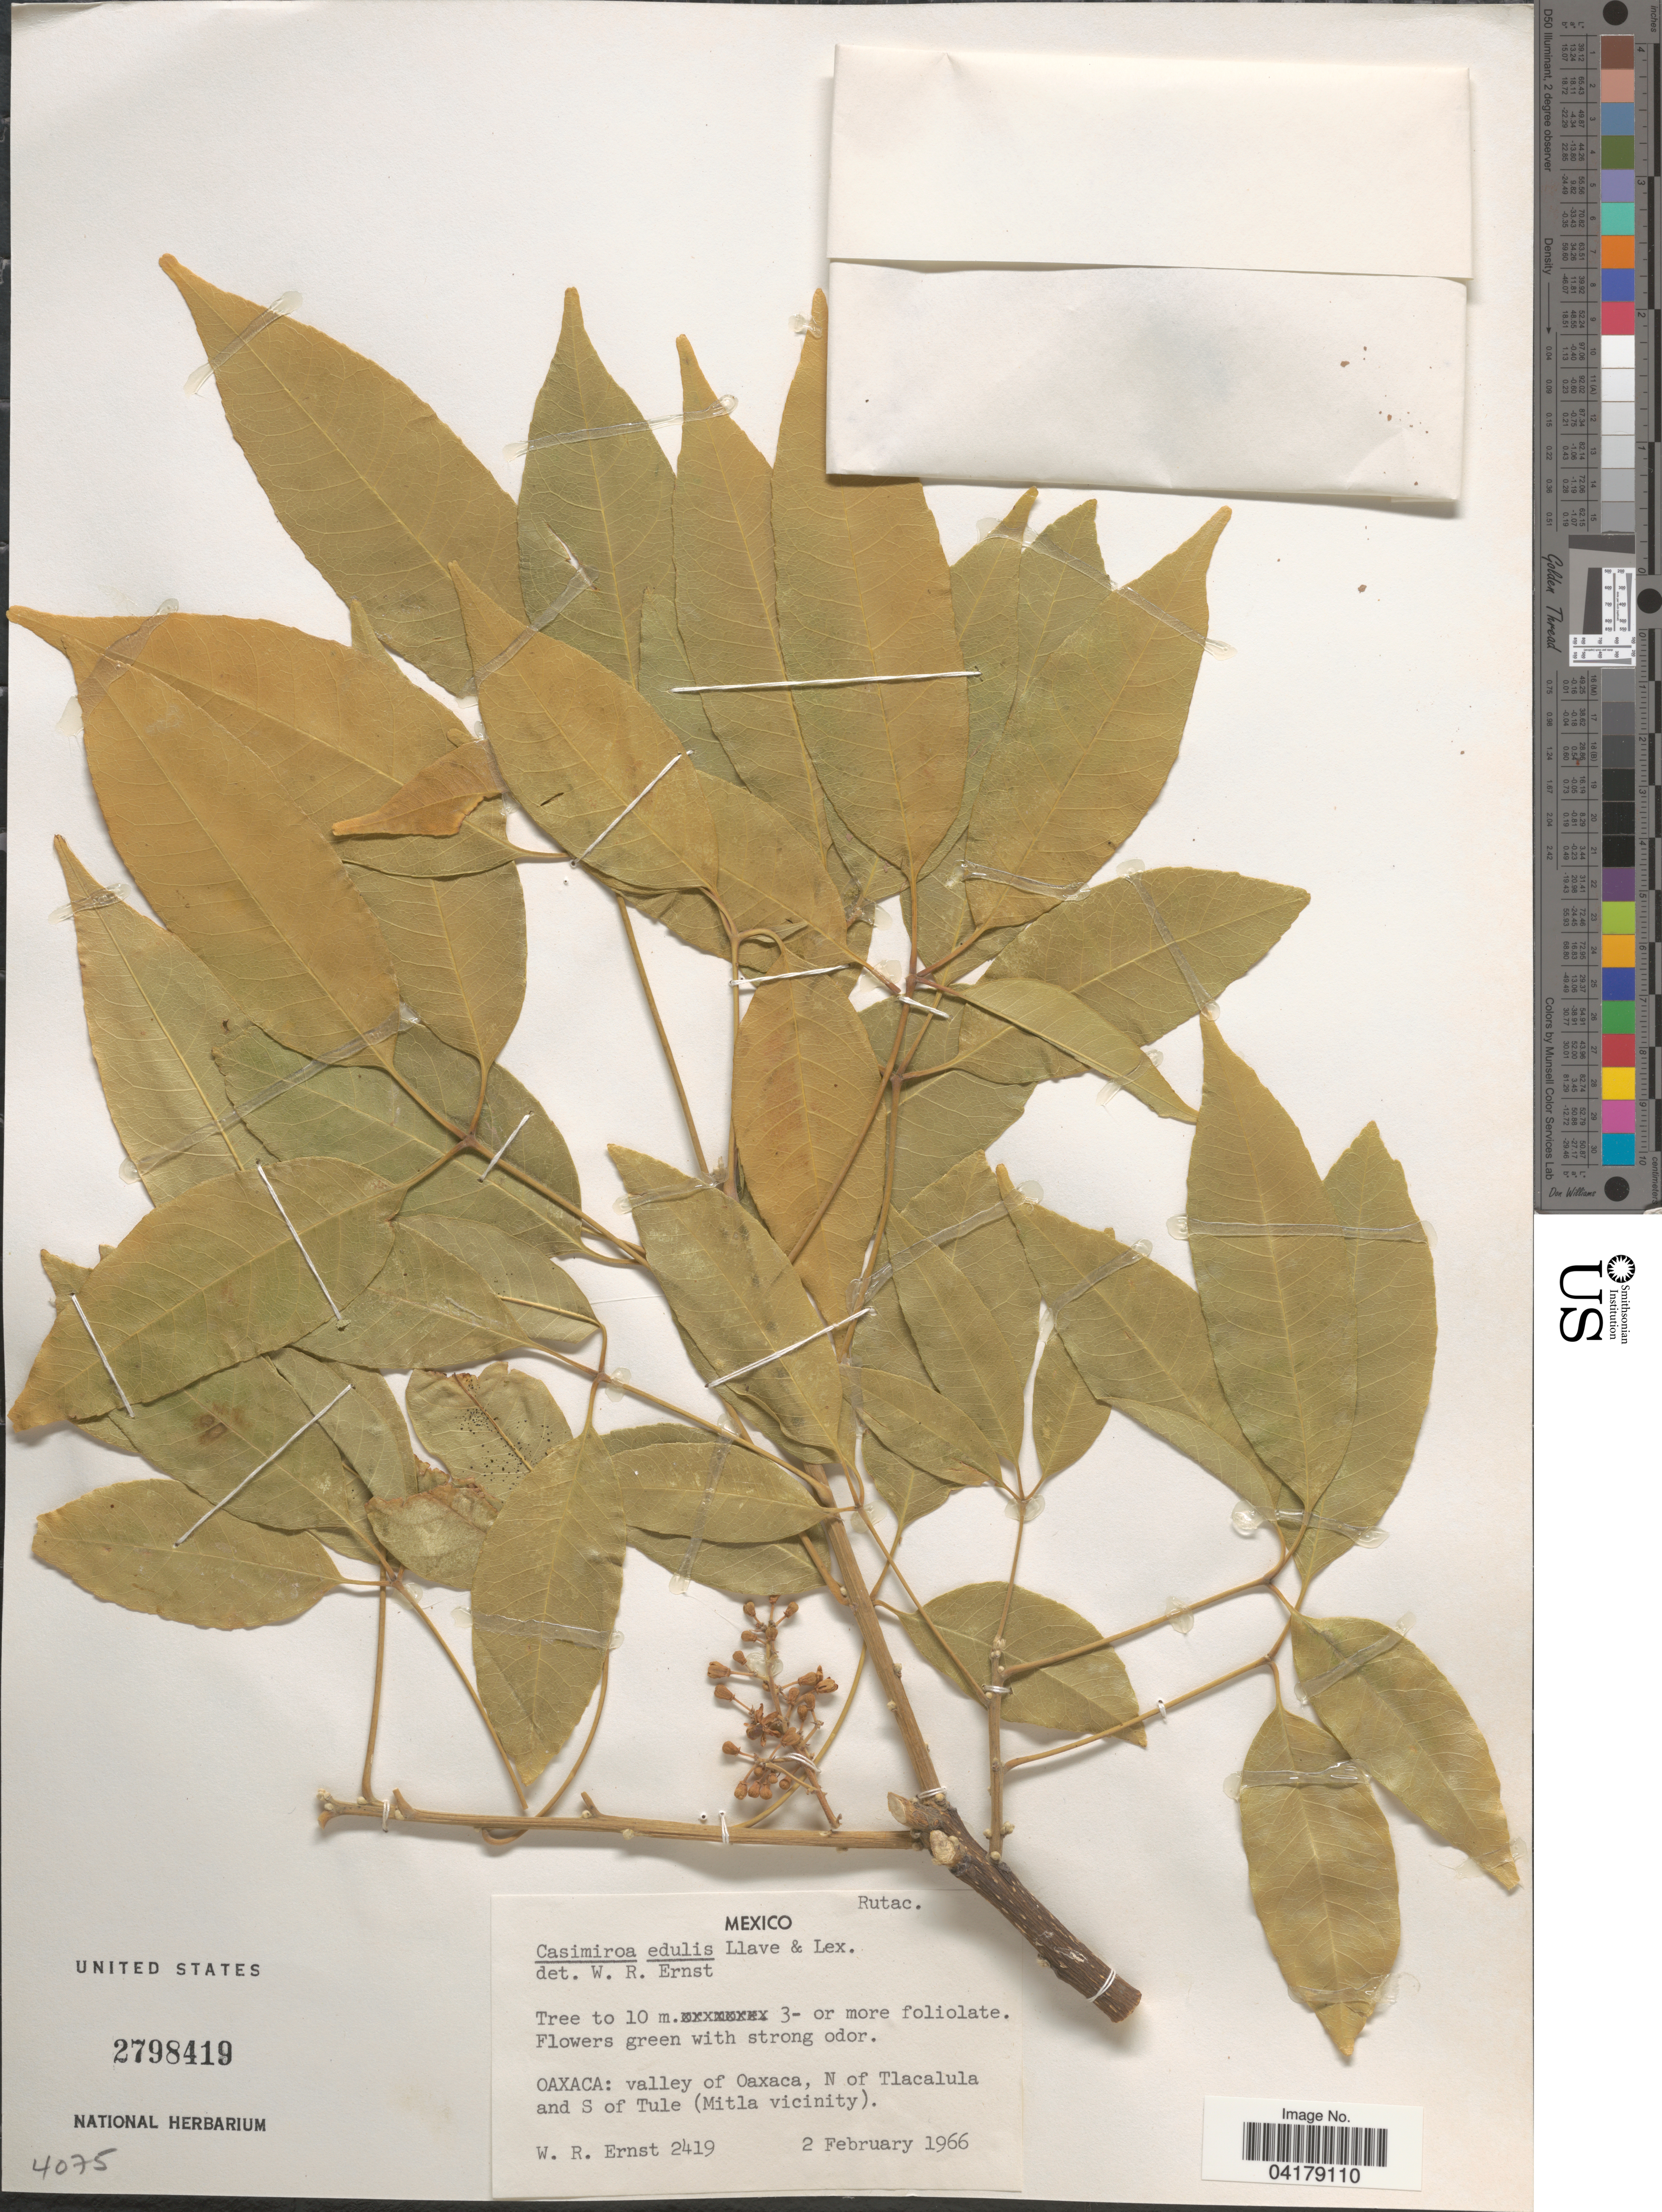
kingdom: Plantae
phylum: Tracheophyta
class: Magnoliopsida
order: Sapindales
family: Rutaceae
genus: Casimiroa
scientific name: Casimiroa edulis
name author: La Llave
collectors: W. R. Ernst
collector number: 2419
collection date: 1966-02-02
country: Mexico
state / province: Oaxaca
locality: Valley of Oaxaca, N of Tlacalula and S of Tule (Mitla vicinity).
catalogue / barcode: US 2798419